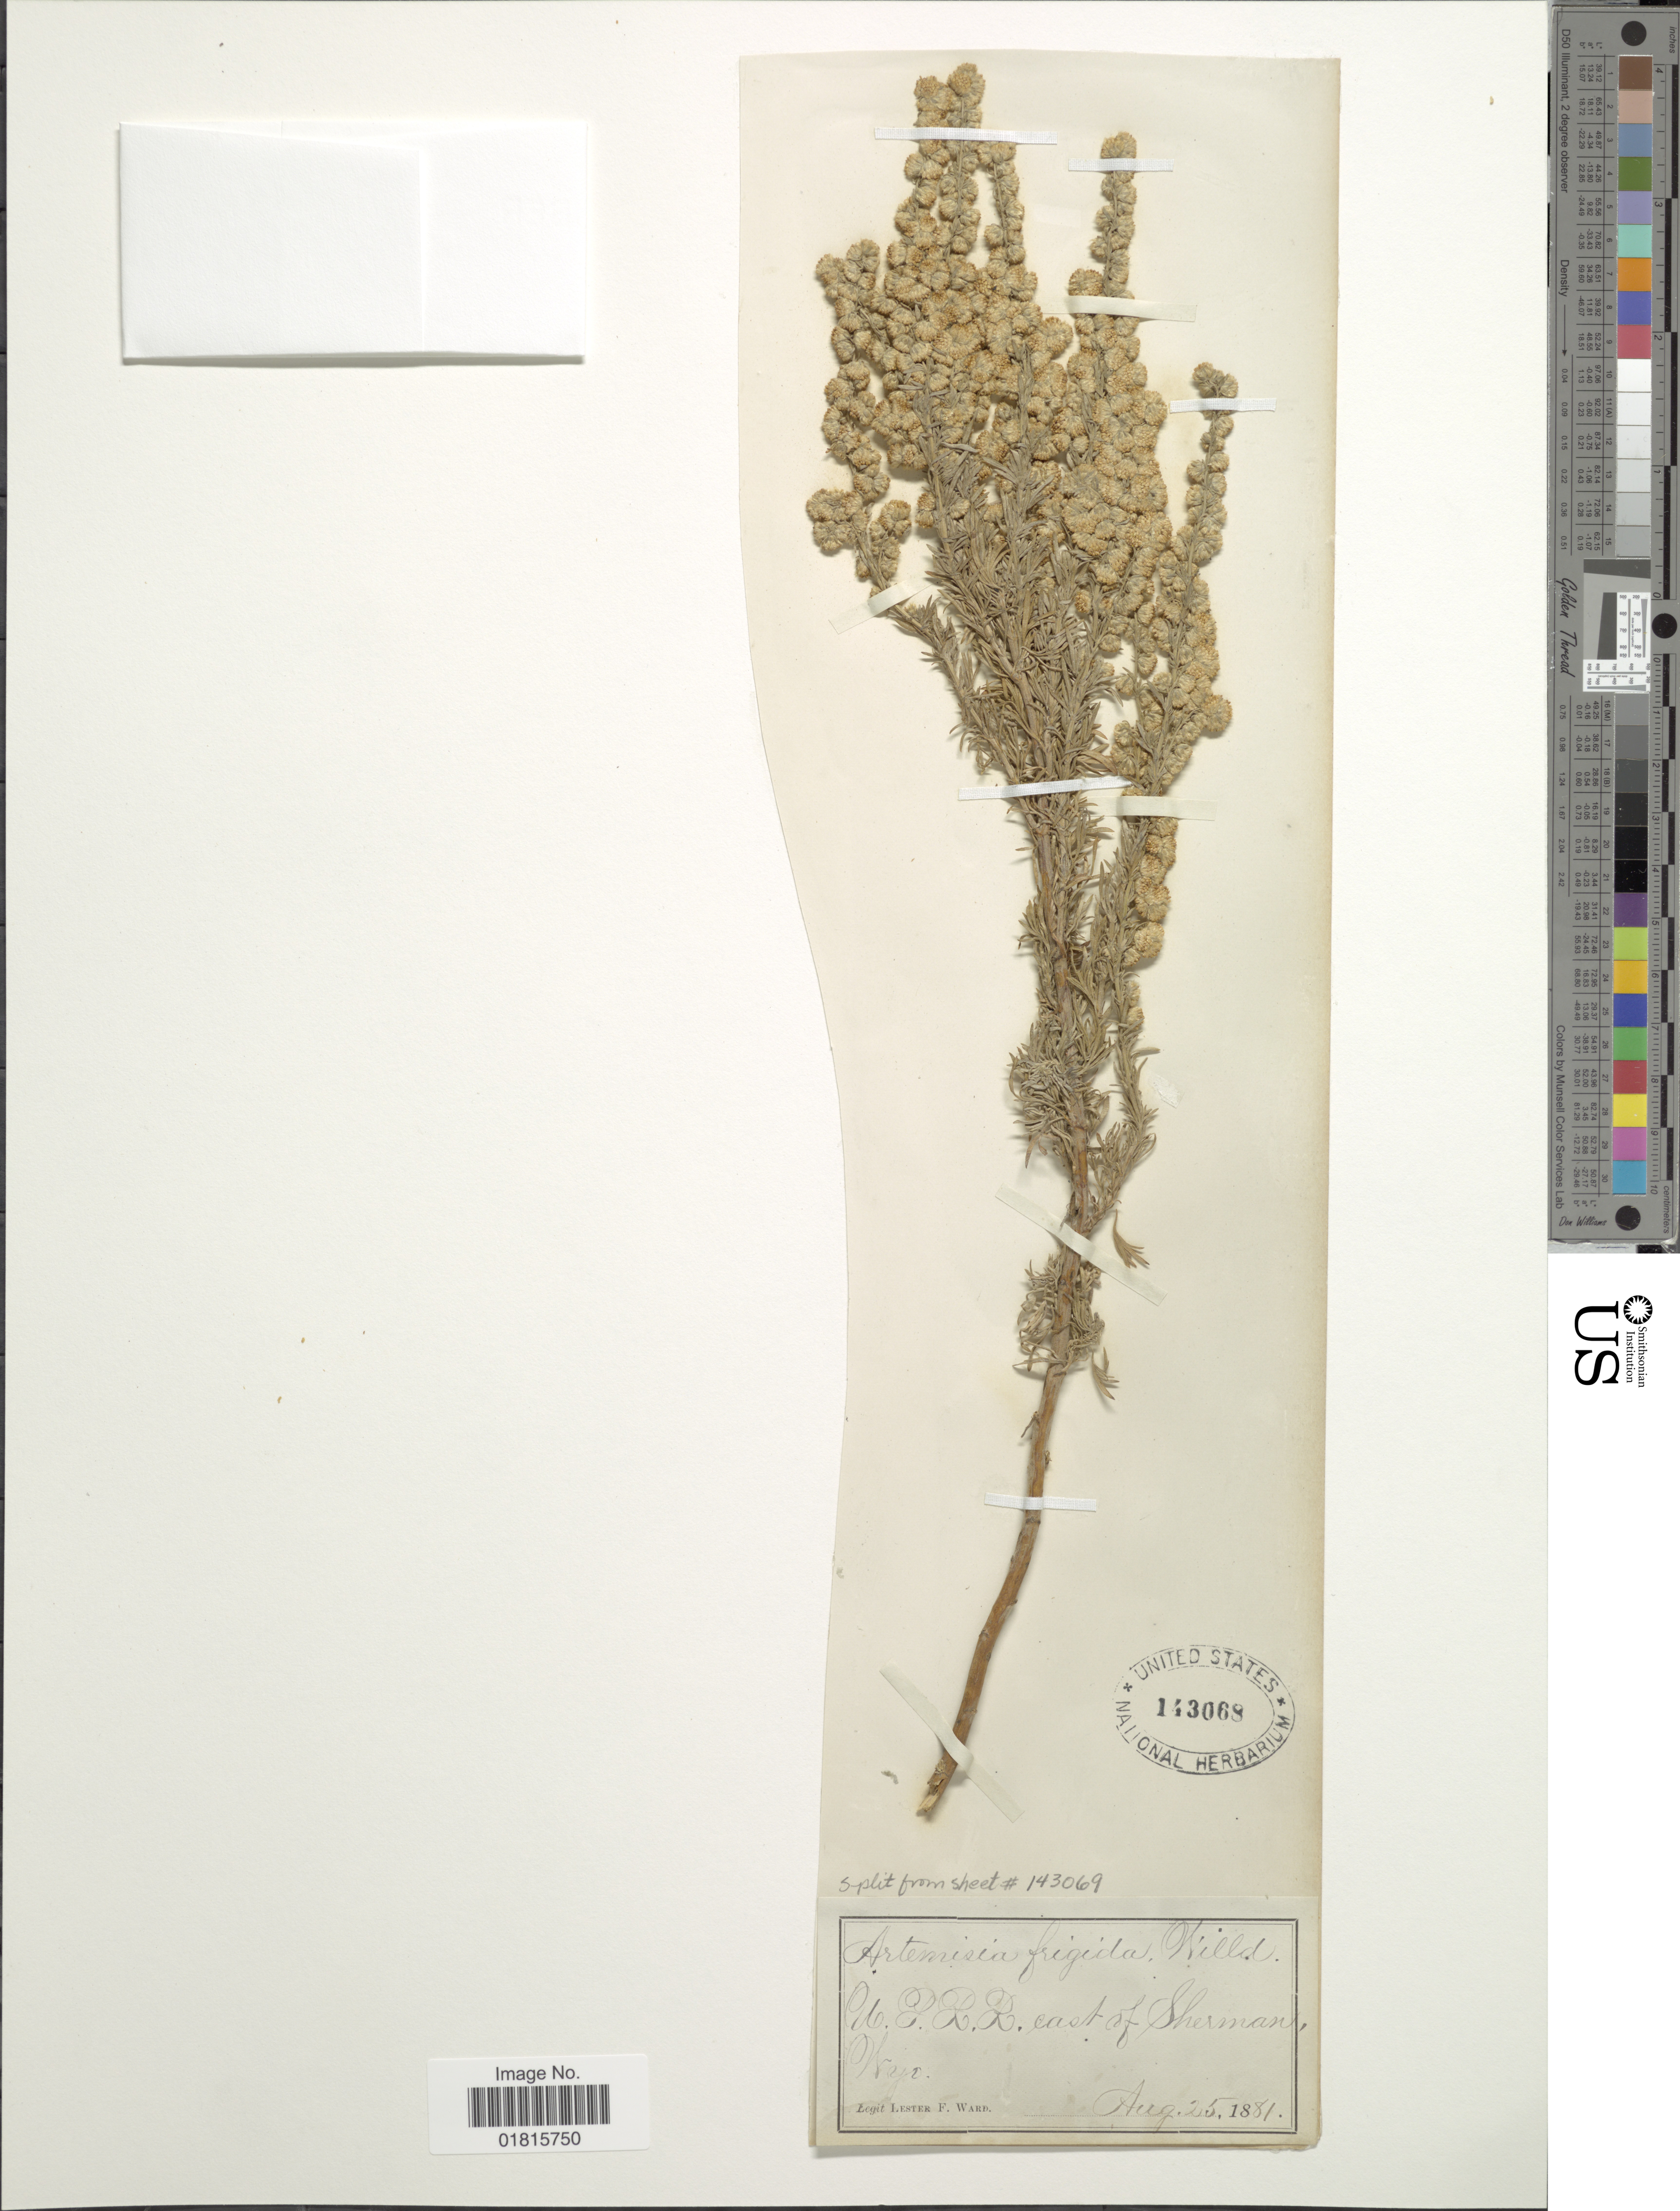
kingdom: Plantae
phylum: Tracheophyta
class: Magnoliopsida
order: Asterales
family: Asteraceae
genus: Artemisia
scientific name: Artemisia frigida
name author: Willd.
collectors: L. F. Ward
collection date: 1881-08-25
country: United States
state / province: Wyoming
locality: On P.R.R east of Sherman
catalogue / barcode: US 143068